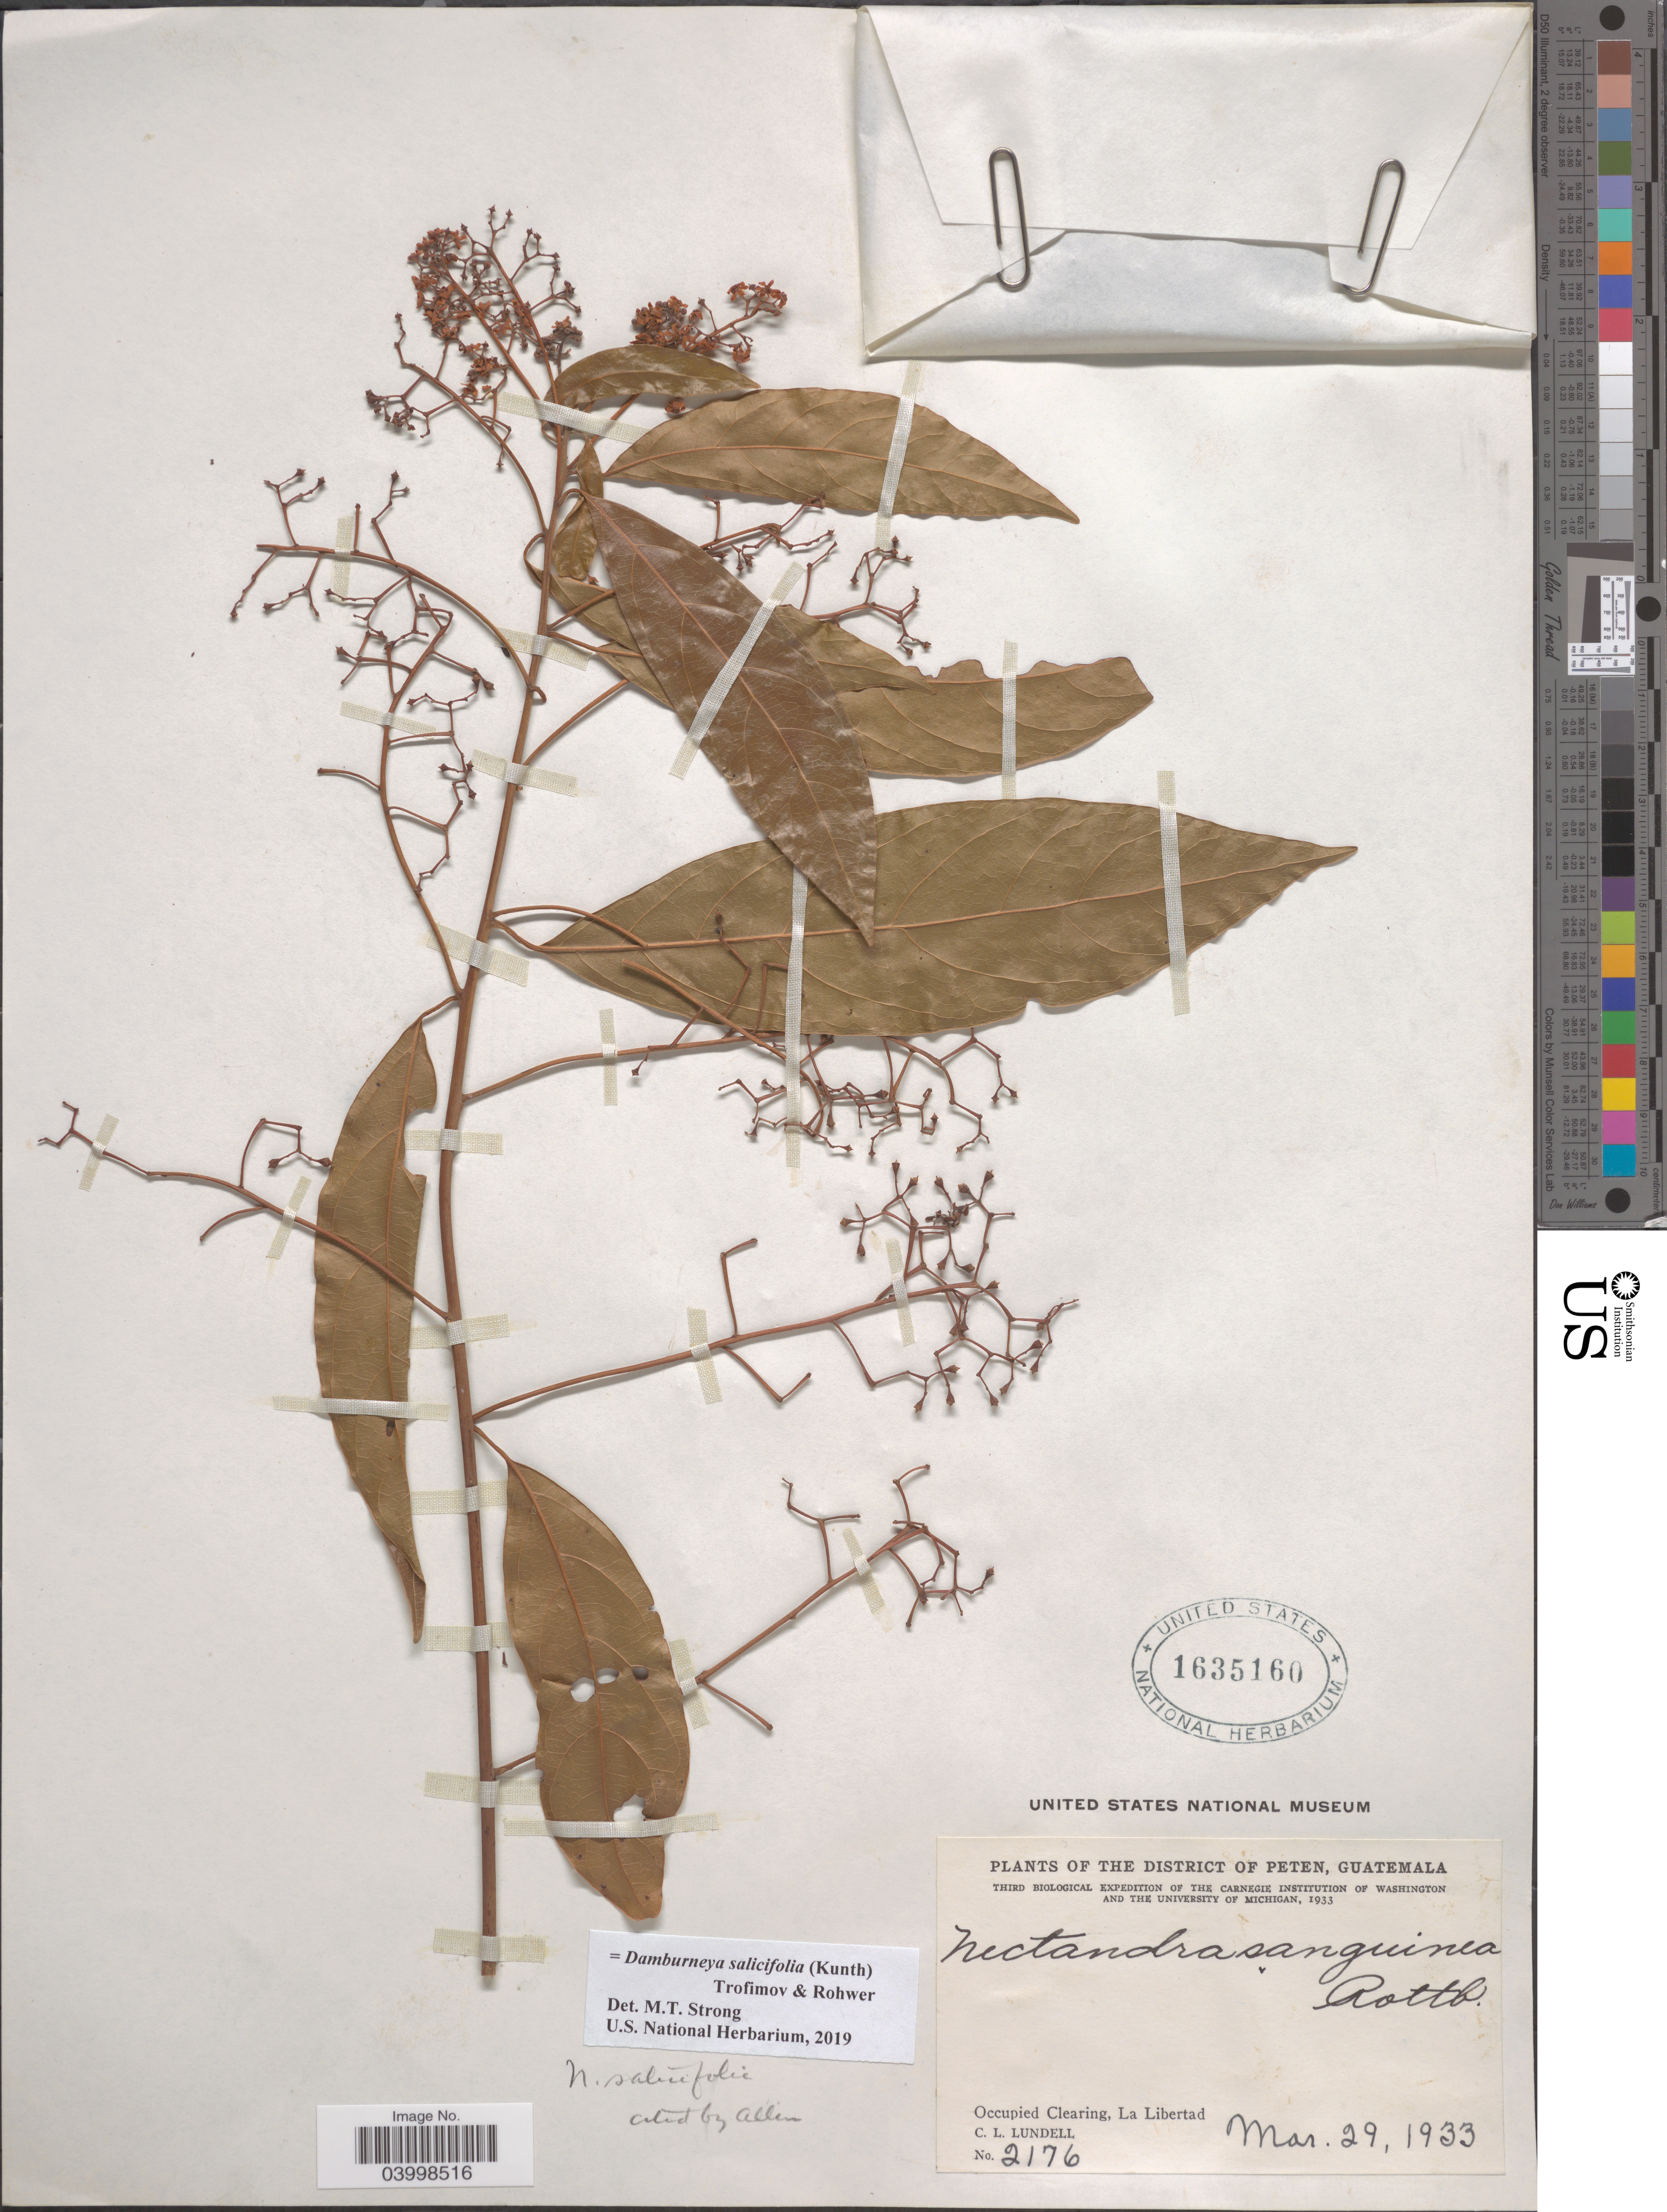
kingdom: Plantae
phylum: Tracheophyta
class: Magnoliopsida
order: Laurales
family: Lauraceae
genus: Damburneya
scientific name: Damburneya salicifolia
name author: (Kunth) Trofimov & Rohwer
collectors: C. L. Lundell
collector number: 2176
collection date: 1933-03-29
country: Guatemala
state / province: El Peten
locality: The district of Peten. Occupied Clearing, La Libertad.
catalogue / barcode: US 1635160